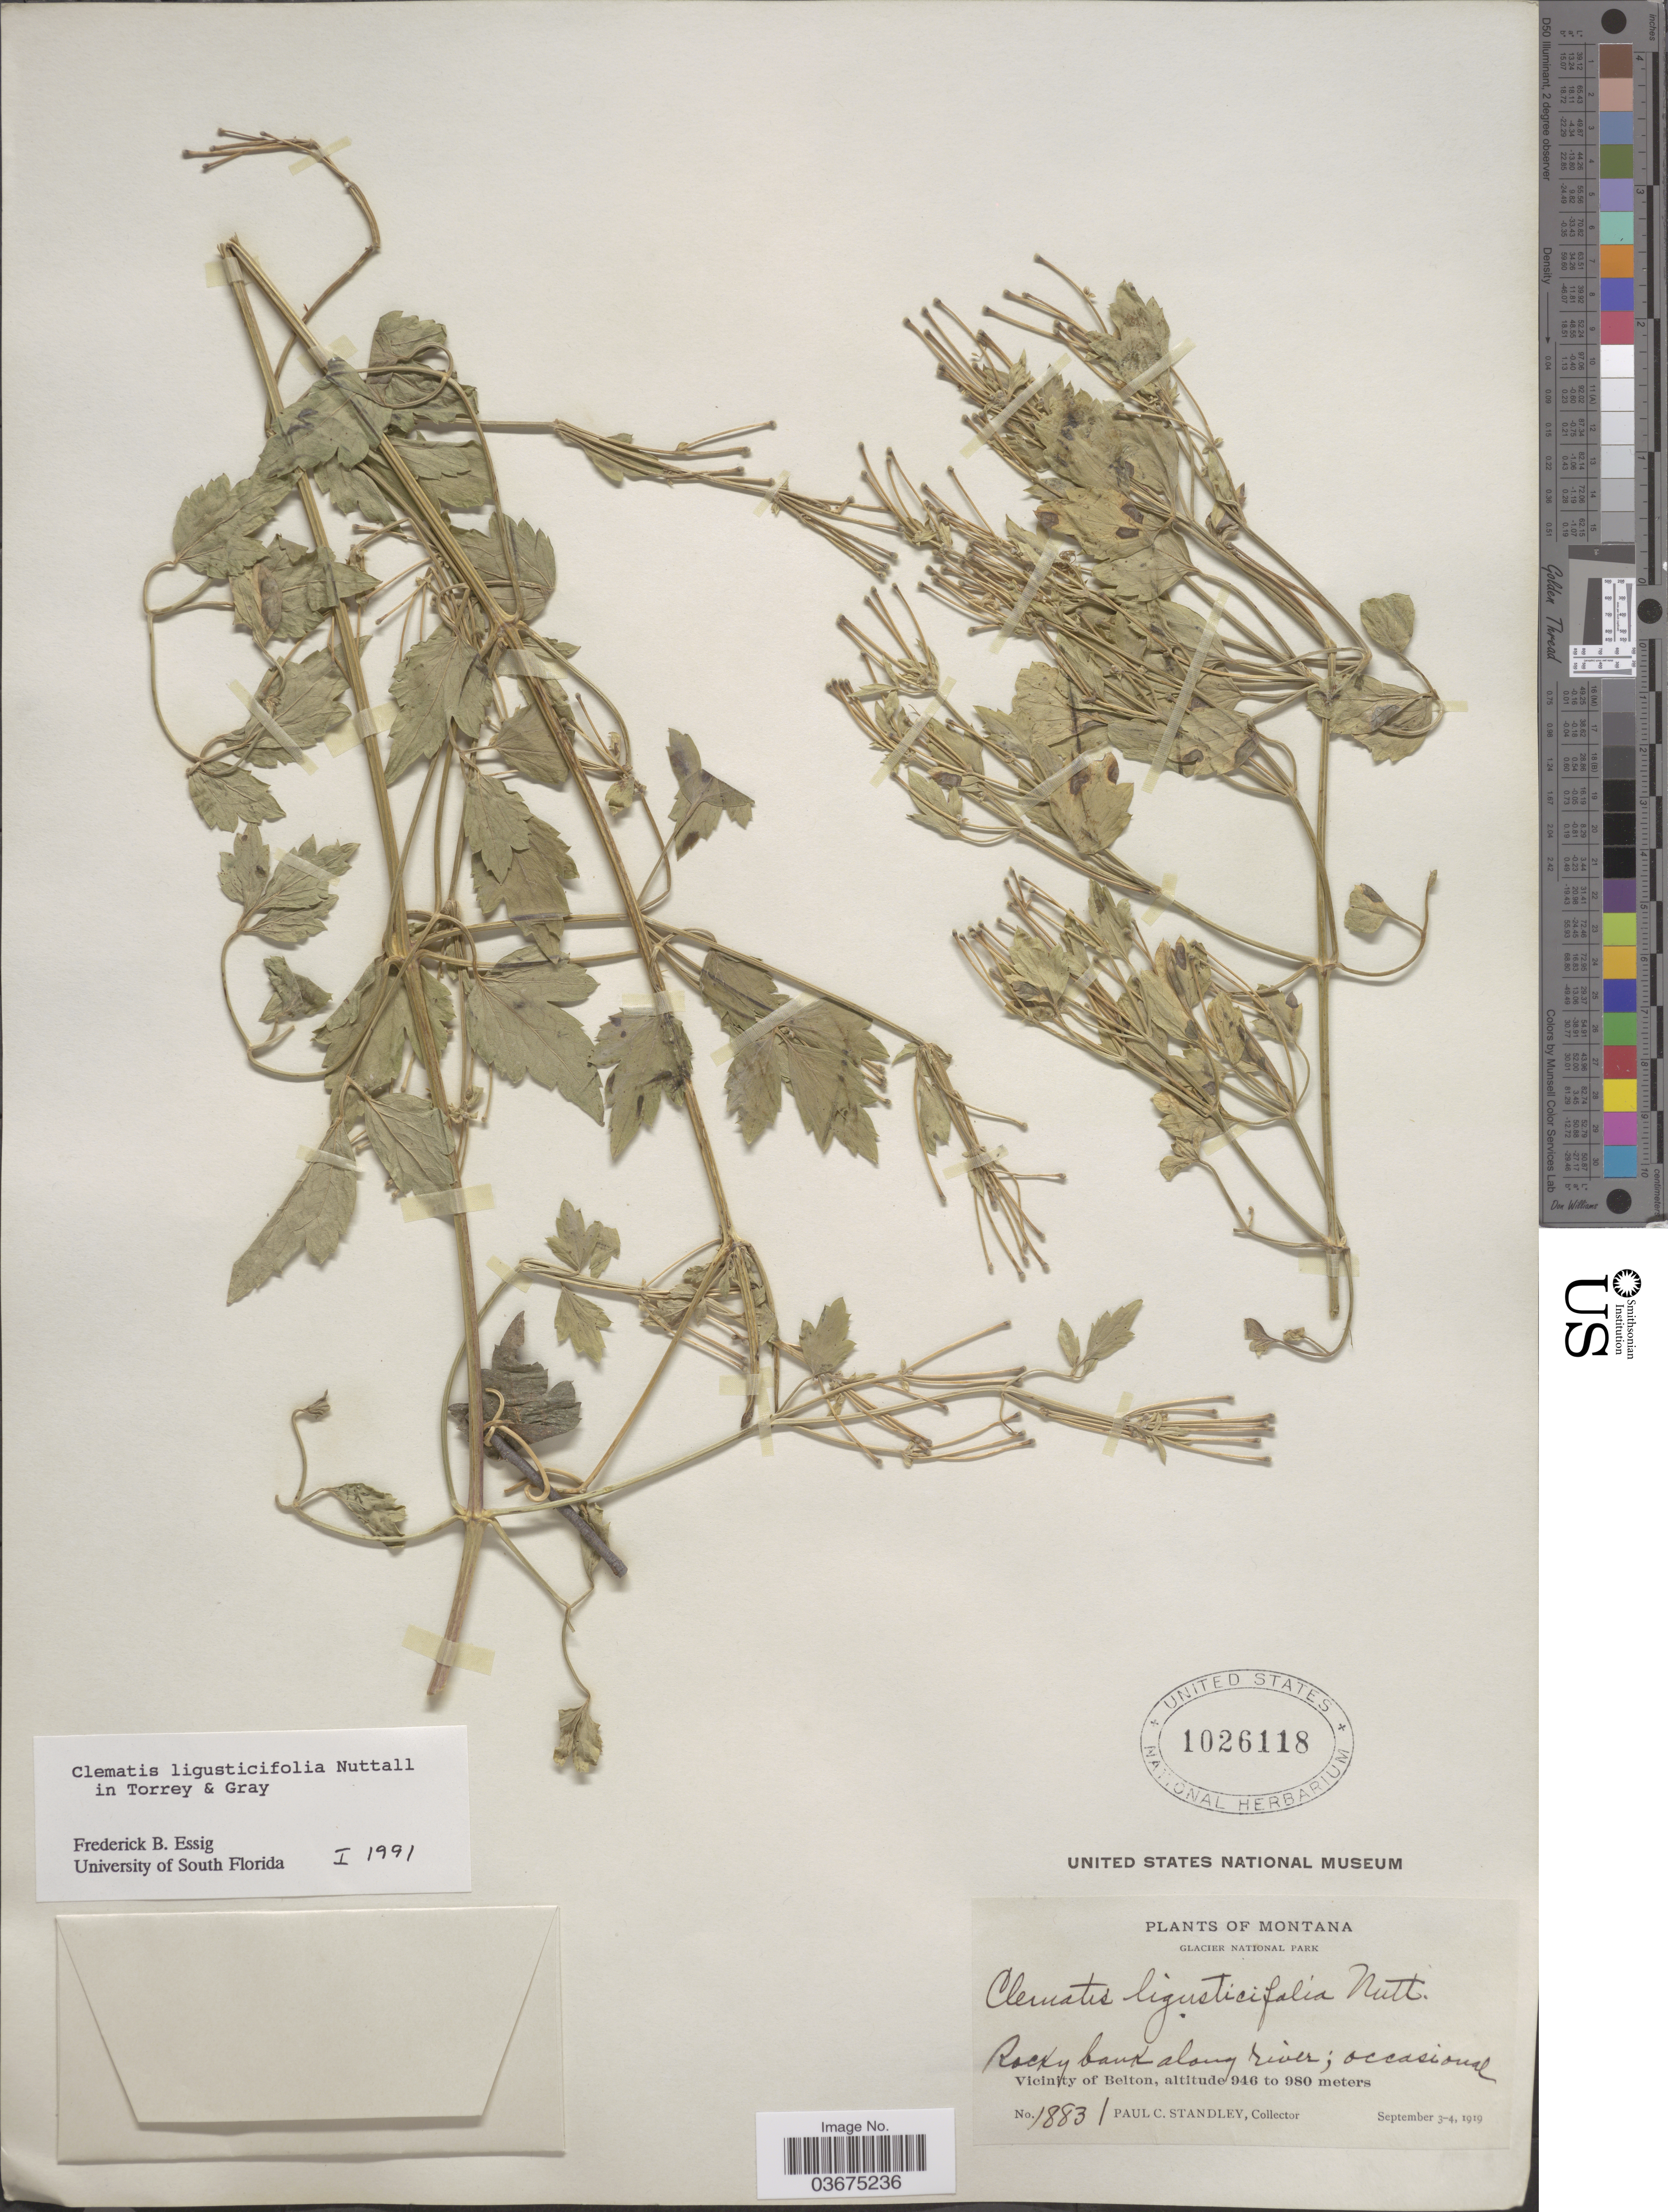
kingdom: Plantae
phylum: Tracheophyta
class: Magnoliopsida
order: Ranunculales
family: Ranunculaceae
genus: Clematis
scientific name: Clematis ligusticifolia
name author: Nutt.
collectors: P. C. Standley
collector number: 1883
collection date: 1919-09-03/1919-09-04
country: United States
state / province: Montana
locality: Glacier National Park. Rocky bank along river; occasional. Vicinity of Belton.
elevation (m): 946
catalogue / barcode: US 1026118